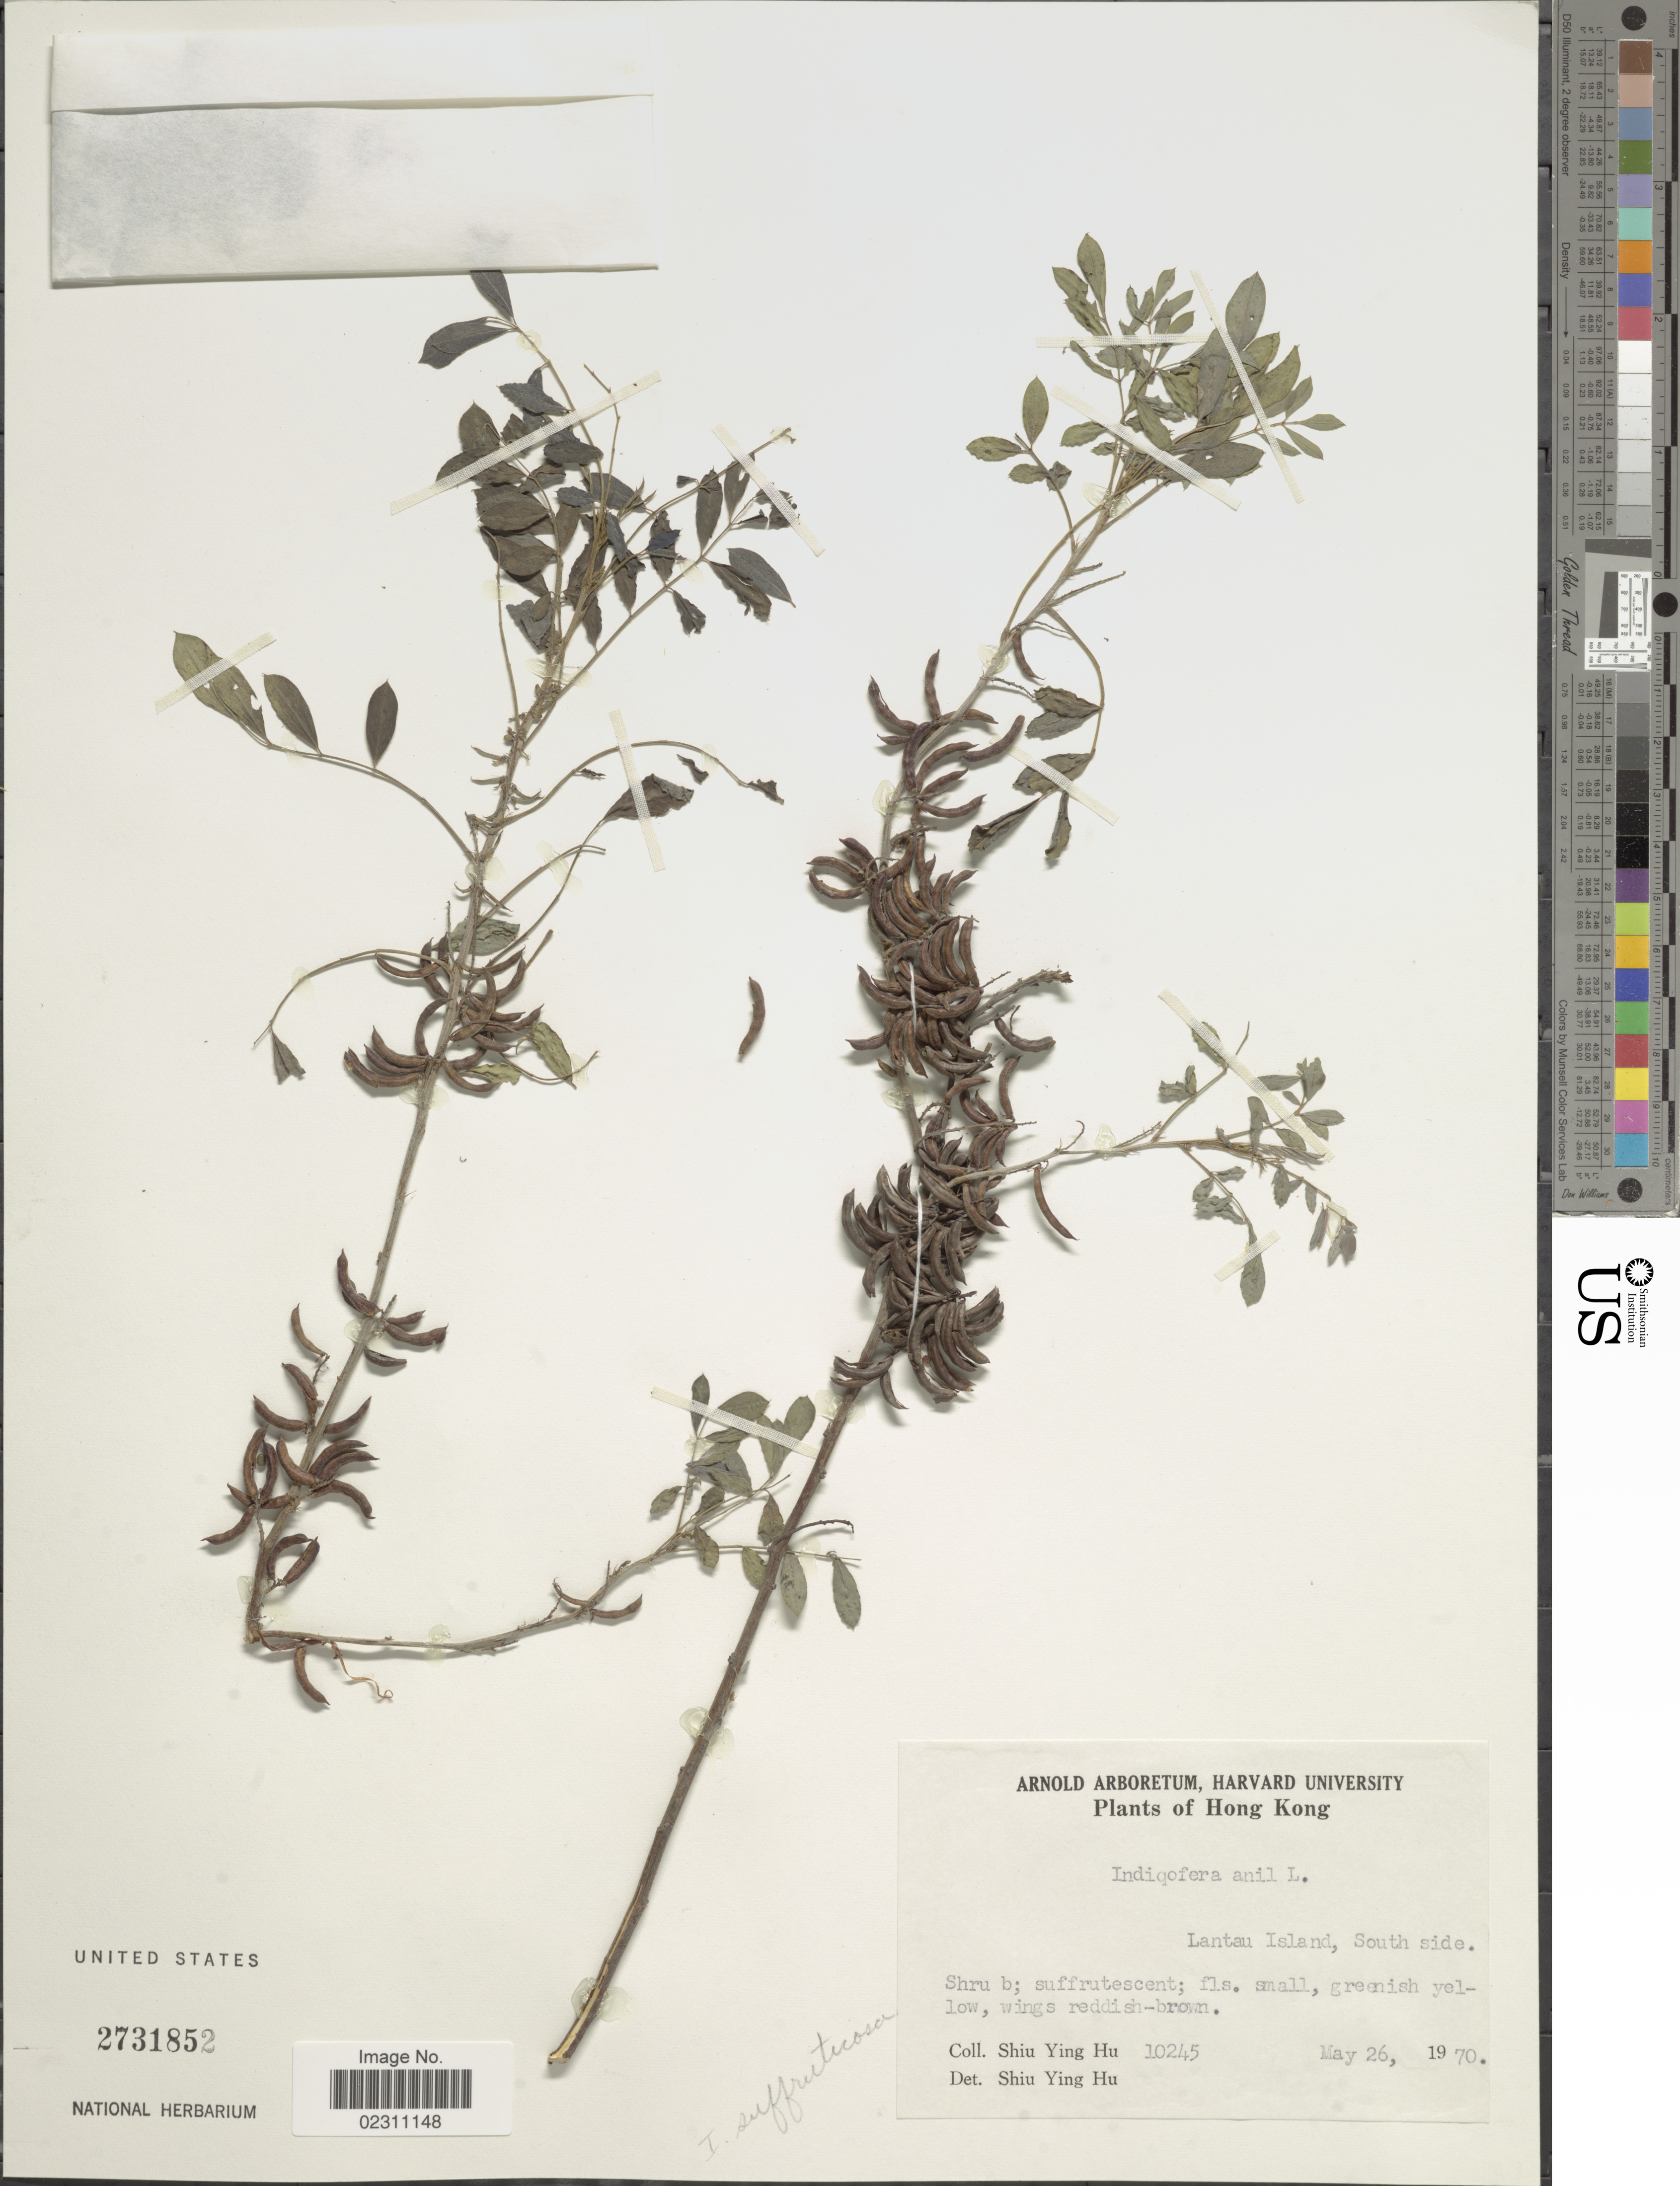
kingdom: Plantae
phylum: Tracheophyta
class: Magnoliopsida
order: Fabales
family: Fabaceae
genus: Indigofera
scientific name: Indigofera suffruticosa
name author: Mill.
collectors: S. Y. Hu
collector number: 10245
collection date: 1970-05-26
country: China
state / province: Hong Kong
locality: Lantau Island, South side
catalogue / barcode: US 2731852